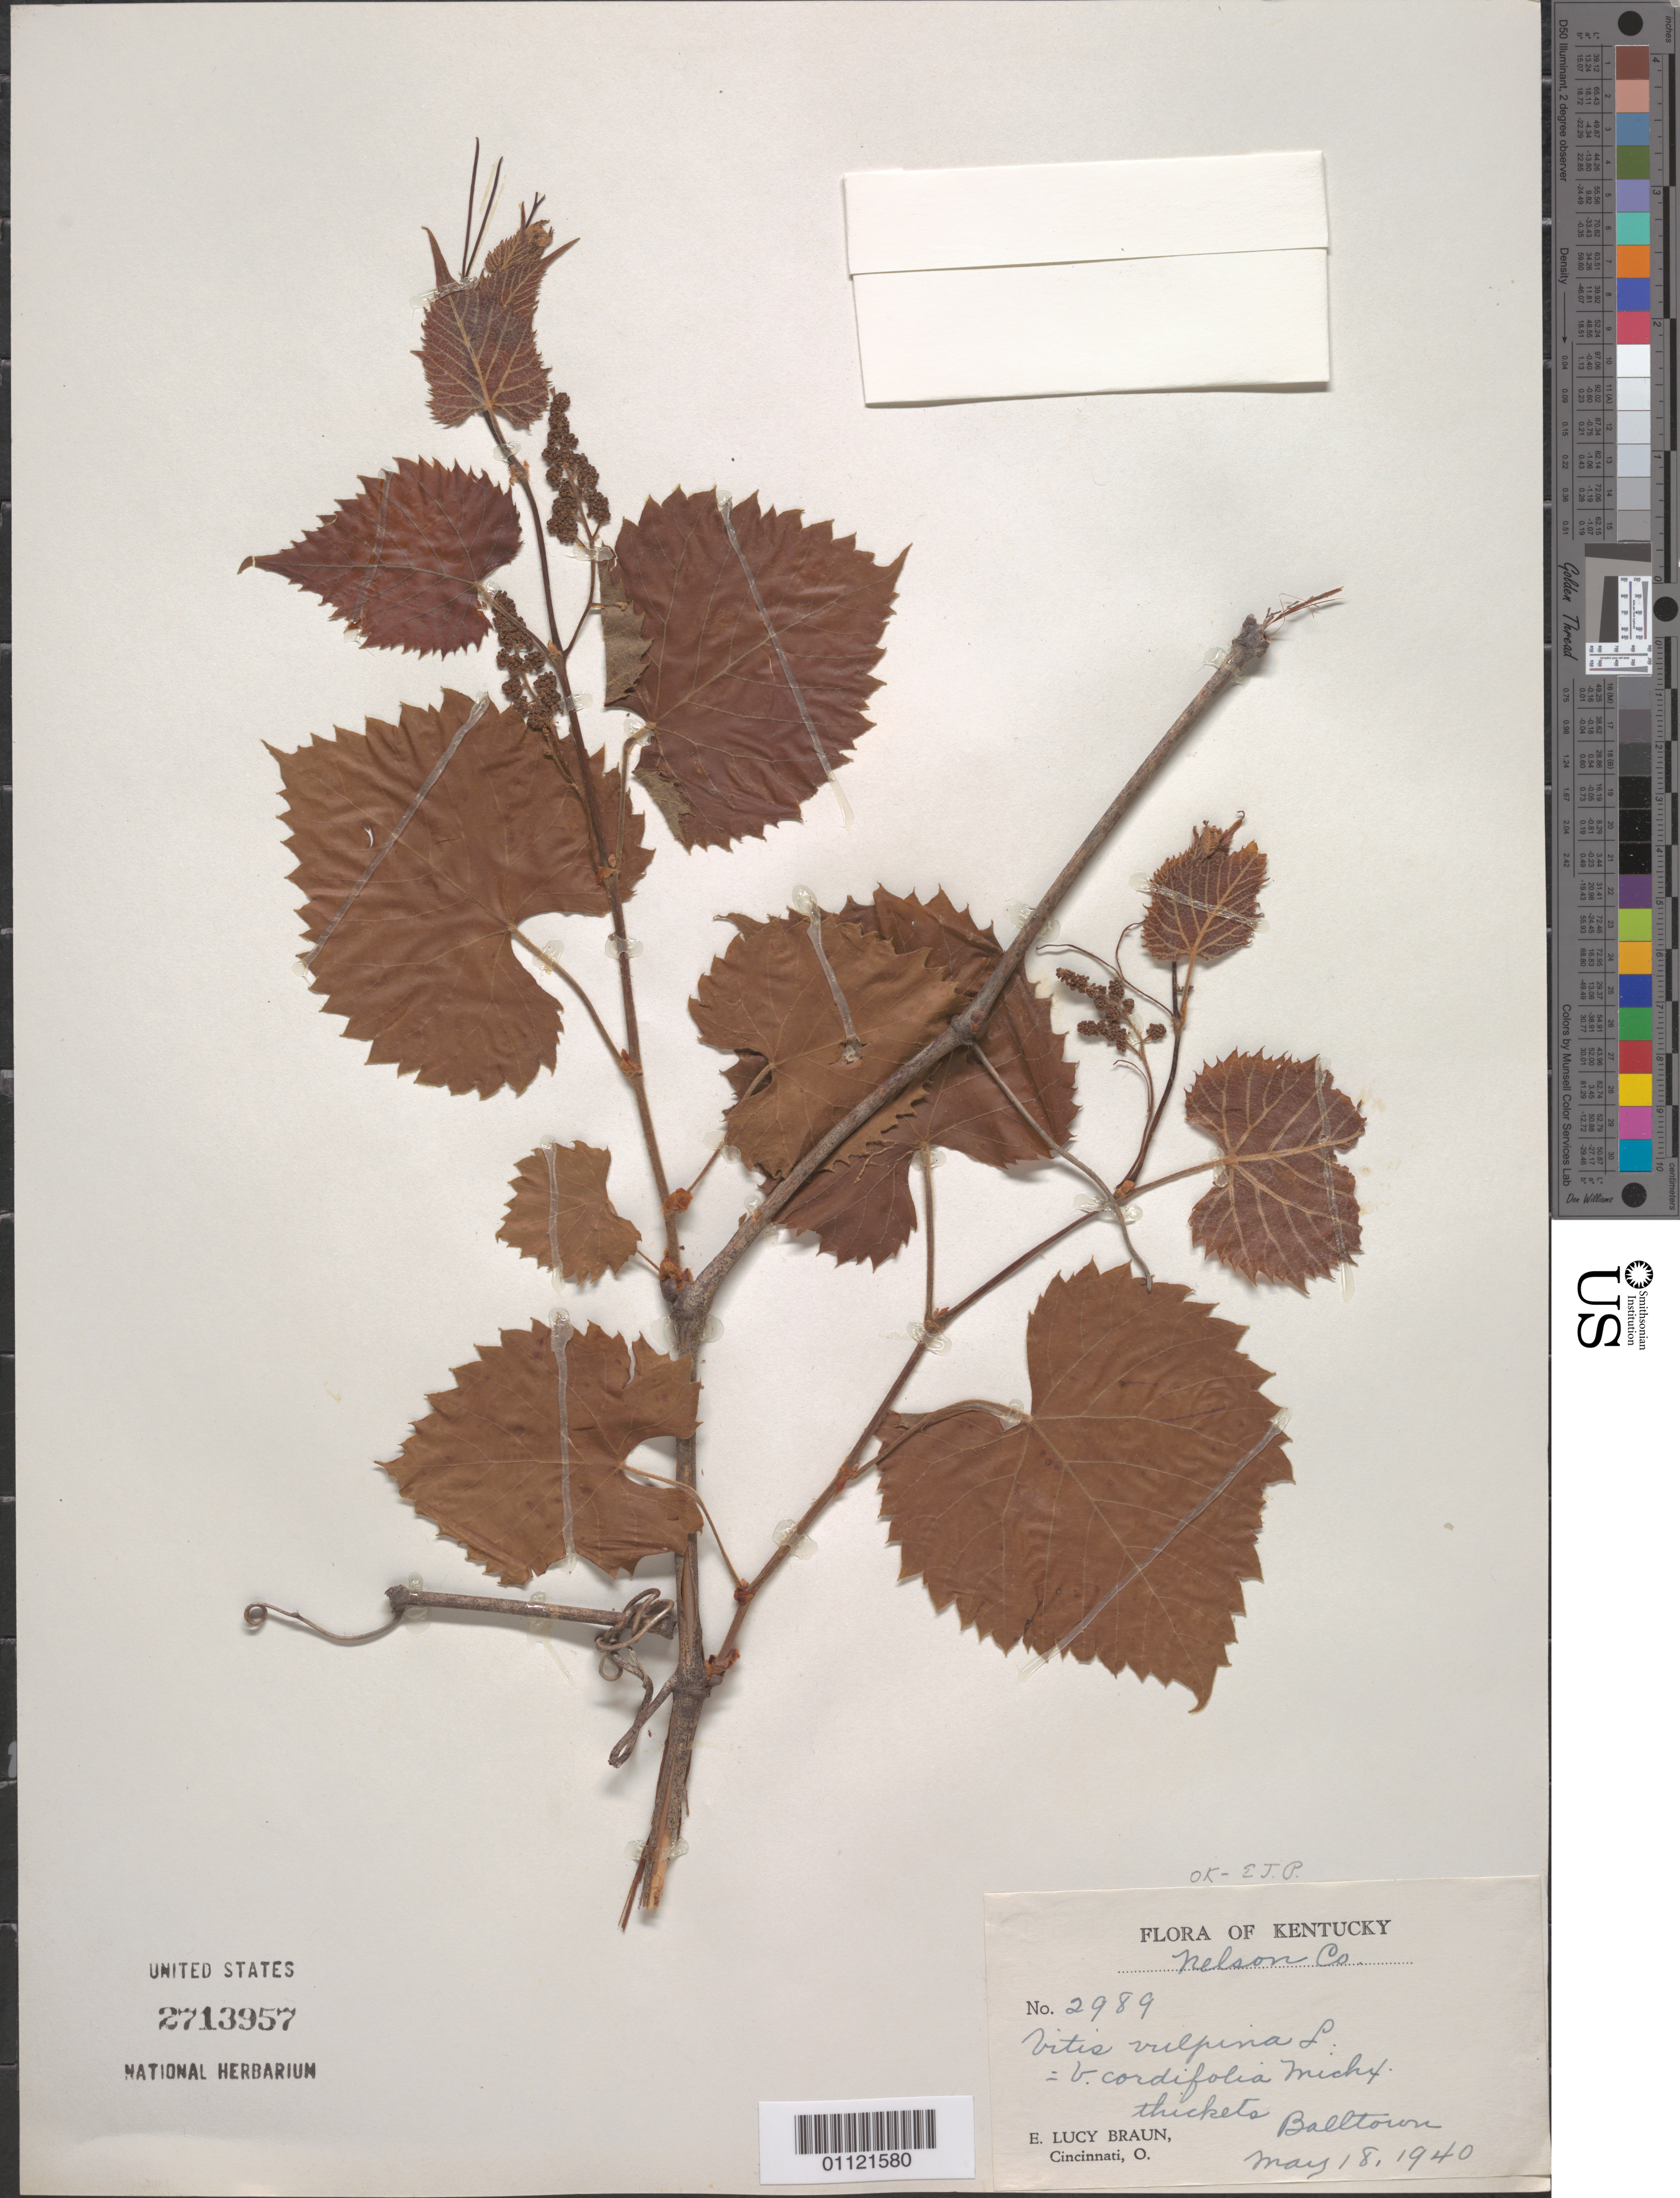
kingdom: Plantae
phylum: Tracheophyta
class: Magnoliopsida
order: Vitales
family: Vitaceae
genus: Vitis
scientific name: Vitis vulpina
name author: L.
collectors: E. L. Braun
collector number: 2989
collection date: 1940-05-18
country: United States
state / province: Kentucky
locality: Balltown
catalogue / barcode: US 2713957